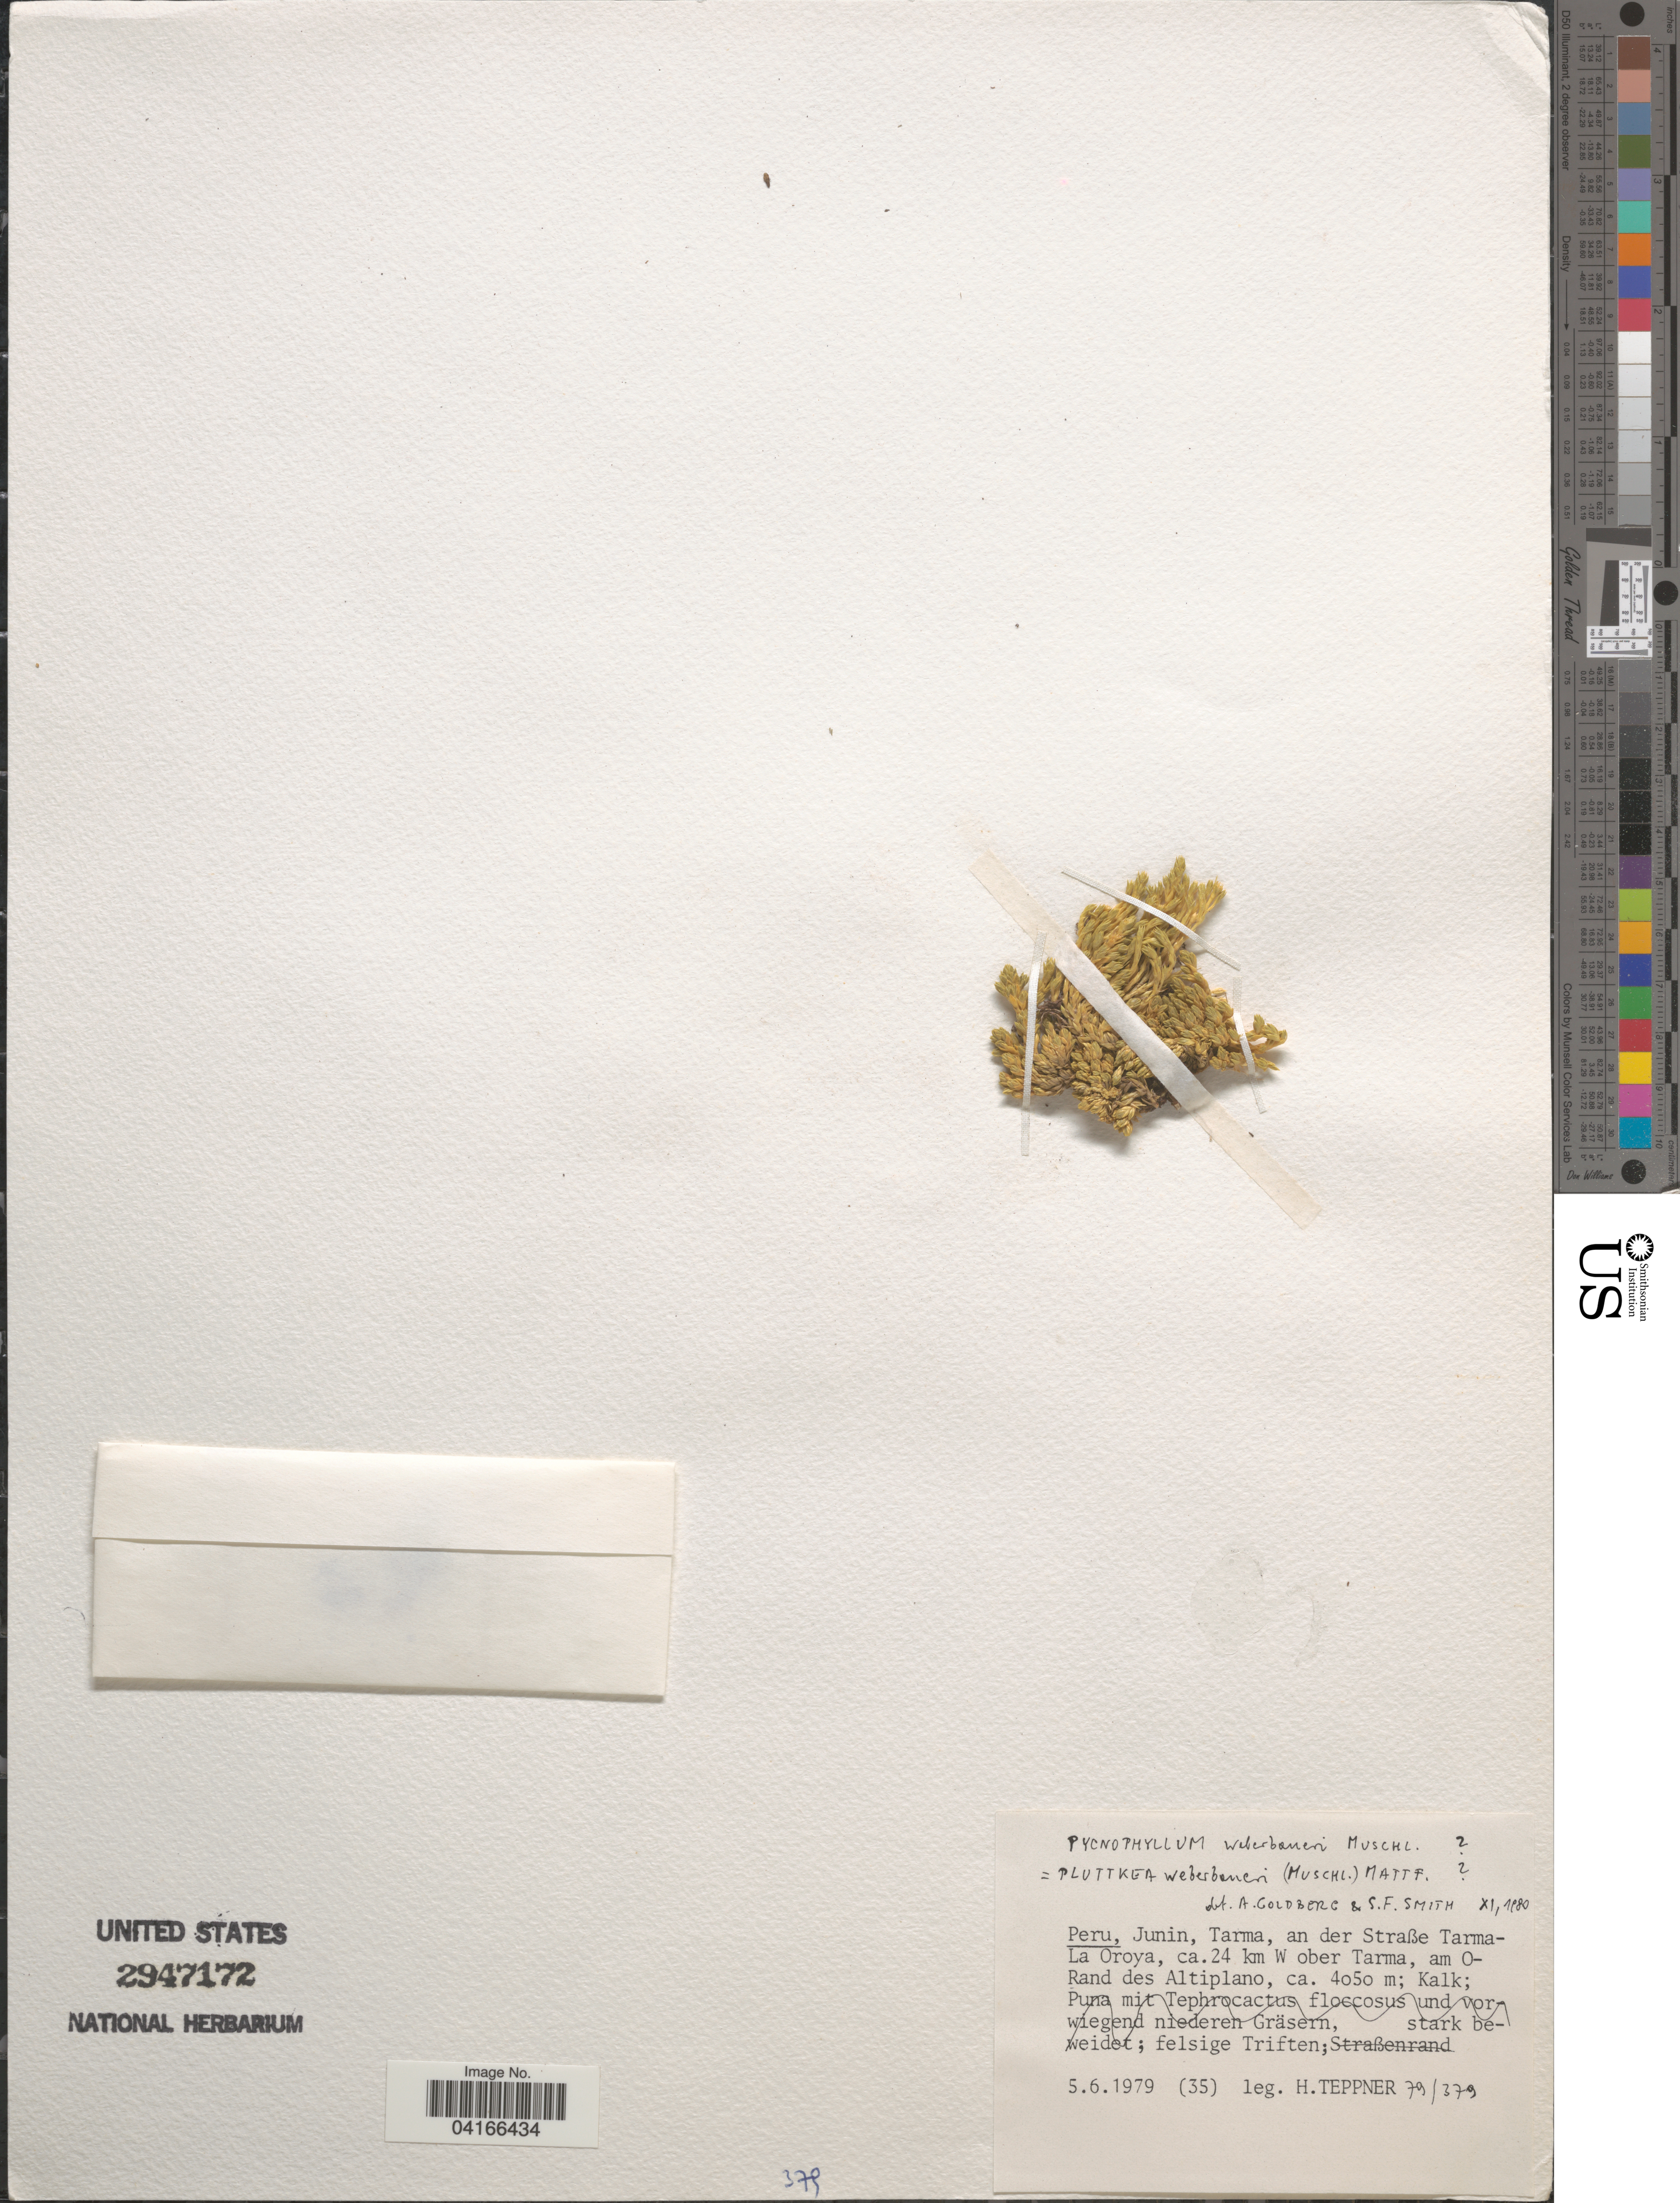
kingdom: Plantae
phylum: Tracheophyta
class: Magnoliopsida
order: Caryophyllales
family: Caryophyllaceae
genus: Pycnophyllum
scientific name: Pycnophyllum weberbaueri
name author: Muschl.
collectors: H. Teppner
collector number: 35/79/379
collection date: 1979-06-05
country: Peru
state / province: Junin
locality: Tarma, an der Straße Tarma- La Oroya, ca.24 km W ober Tarma, am O- Rand des Altiplano.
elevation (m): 4050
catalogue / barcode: US 2947172